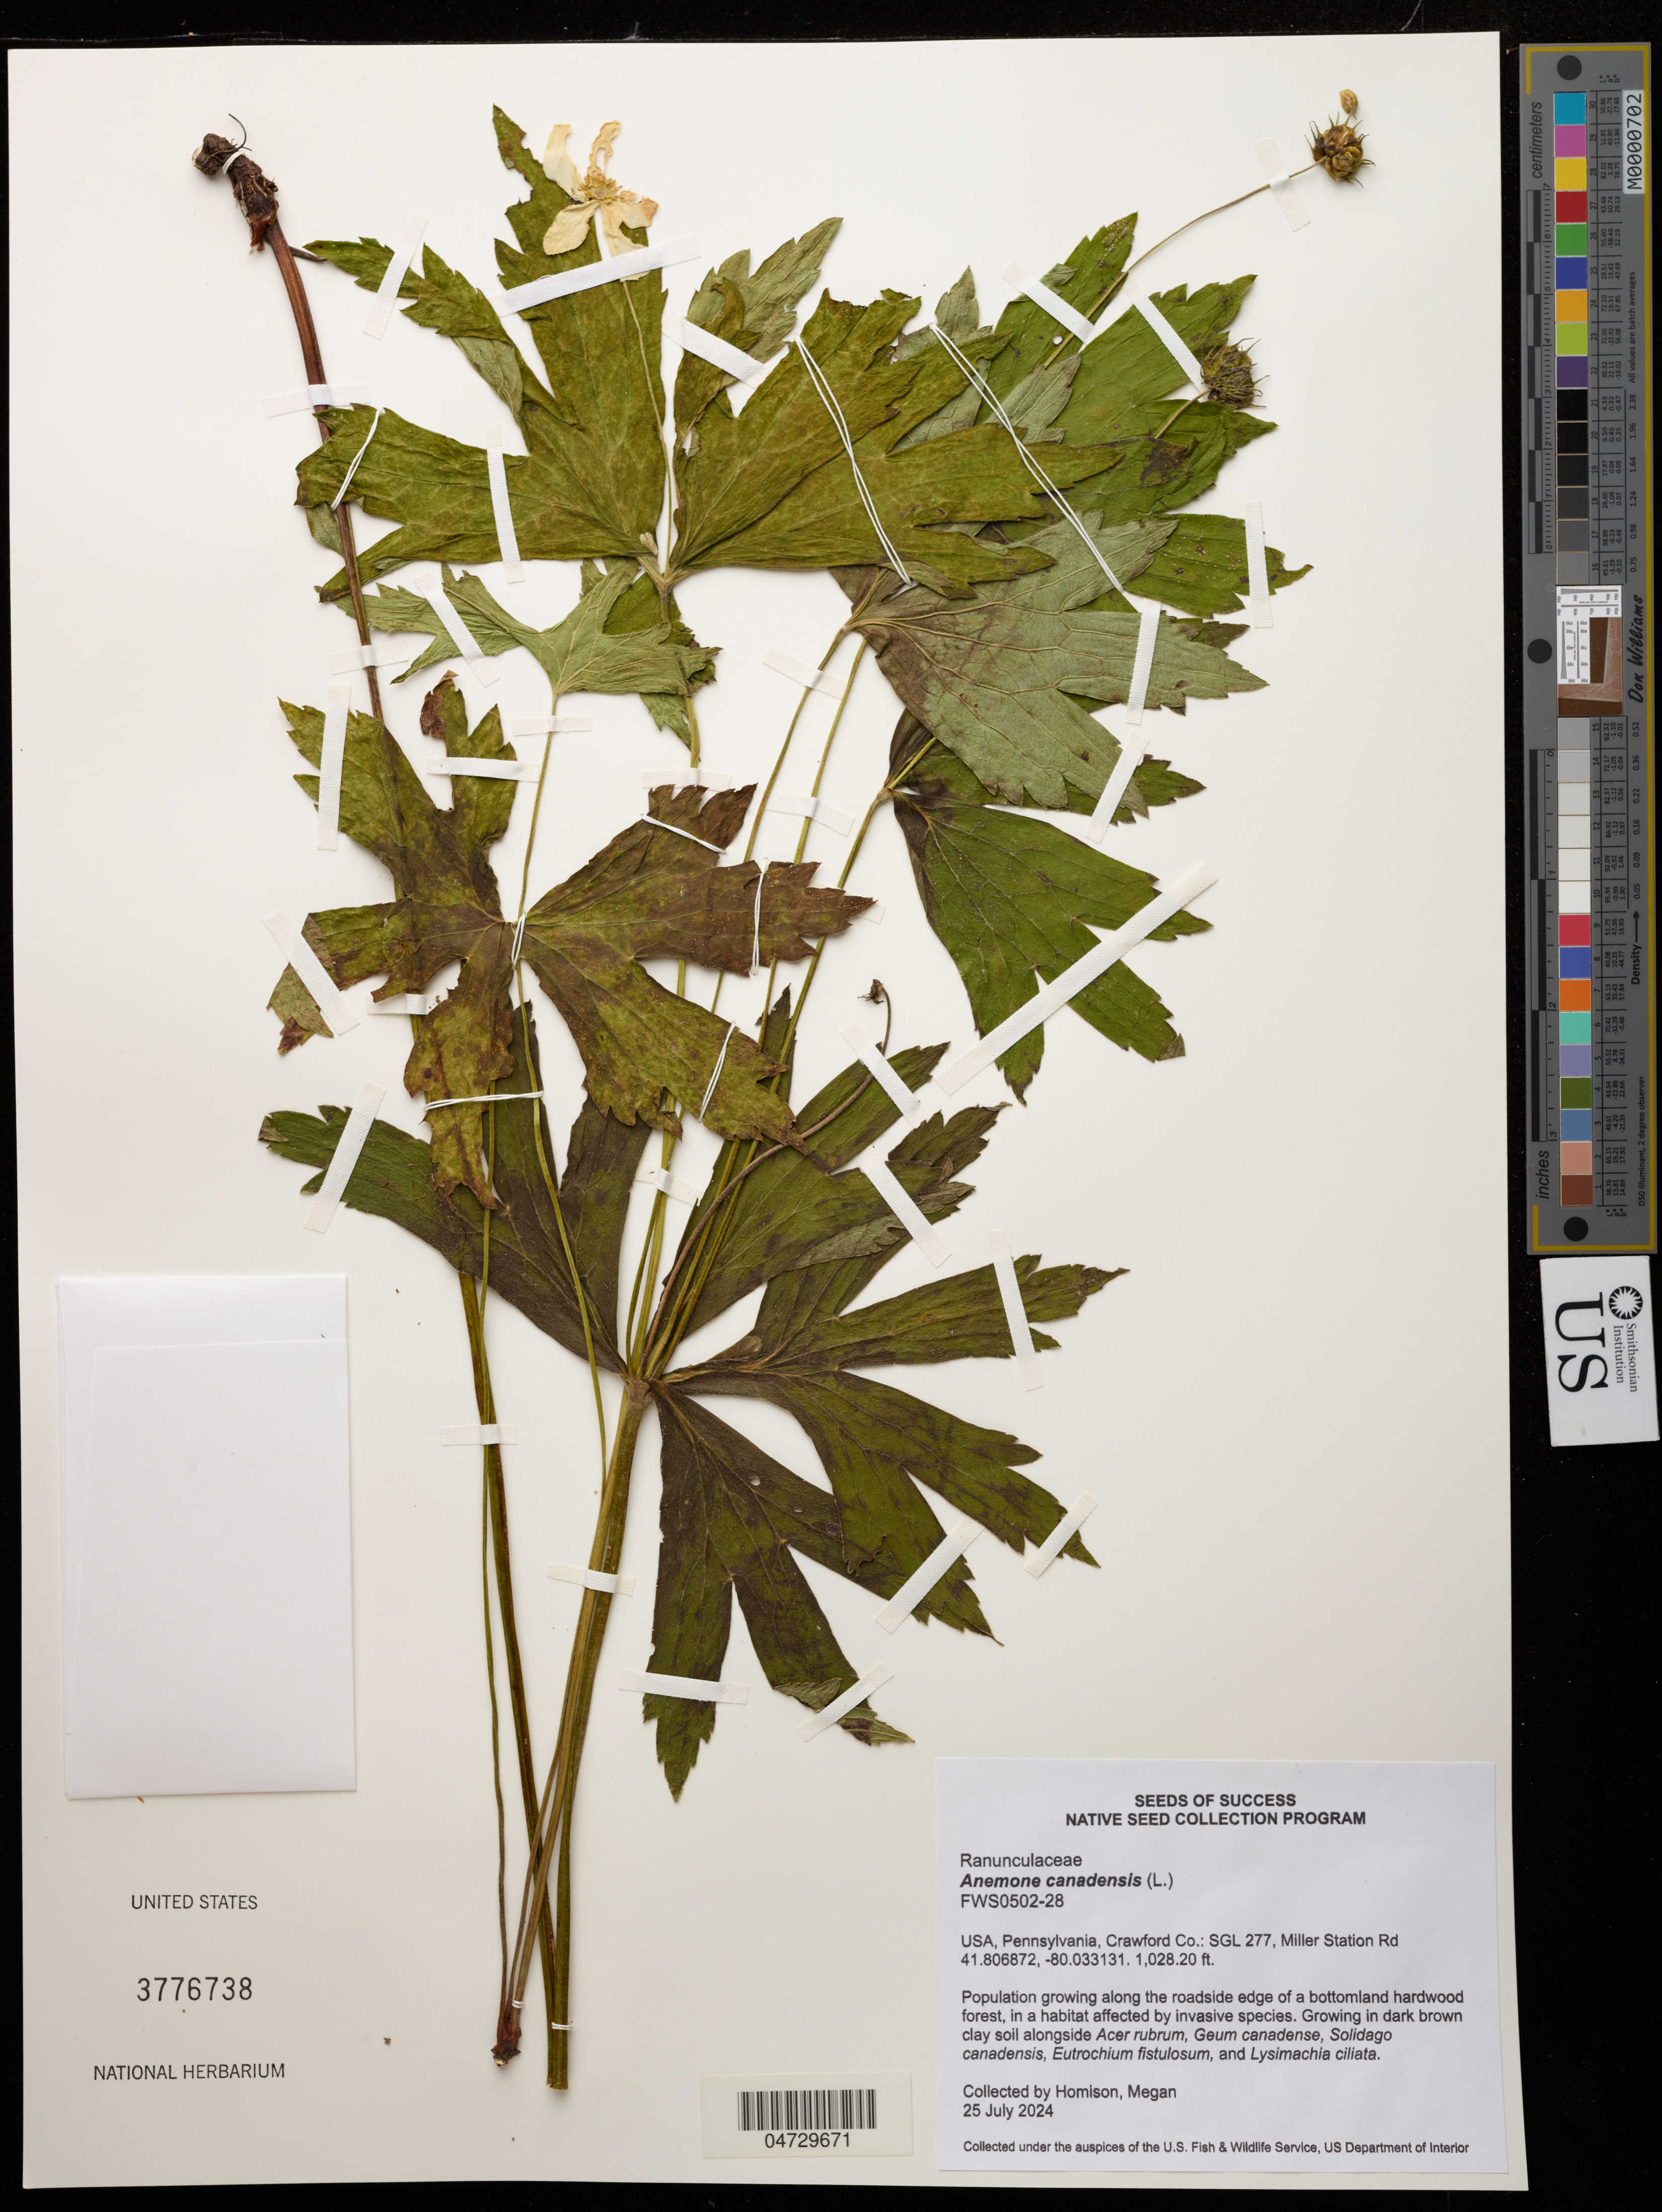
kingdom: Plantae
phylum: Tracheophyta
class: Magnoliopsida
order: Ranunculales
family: Ranunculaceae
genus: Anemone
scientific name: Anemone canadensis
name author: L.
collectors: M. Homison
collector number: FWS0502-28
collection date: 2024-07-25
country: United States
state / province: Pennsylvania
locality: Crawford Co.: SGL 277, Miller Station Rd.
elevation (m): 313.4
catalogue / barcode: US 3776738